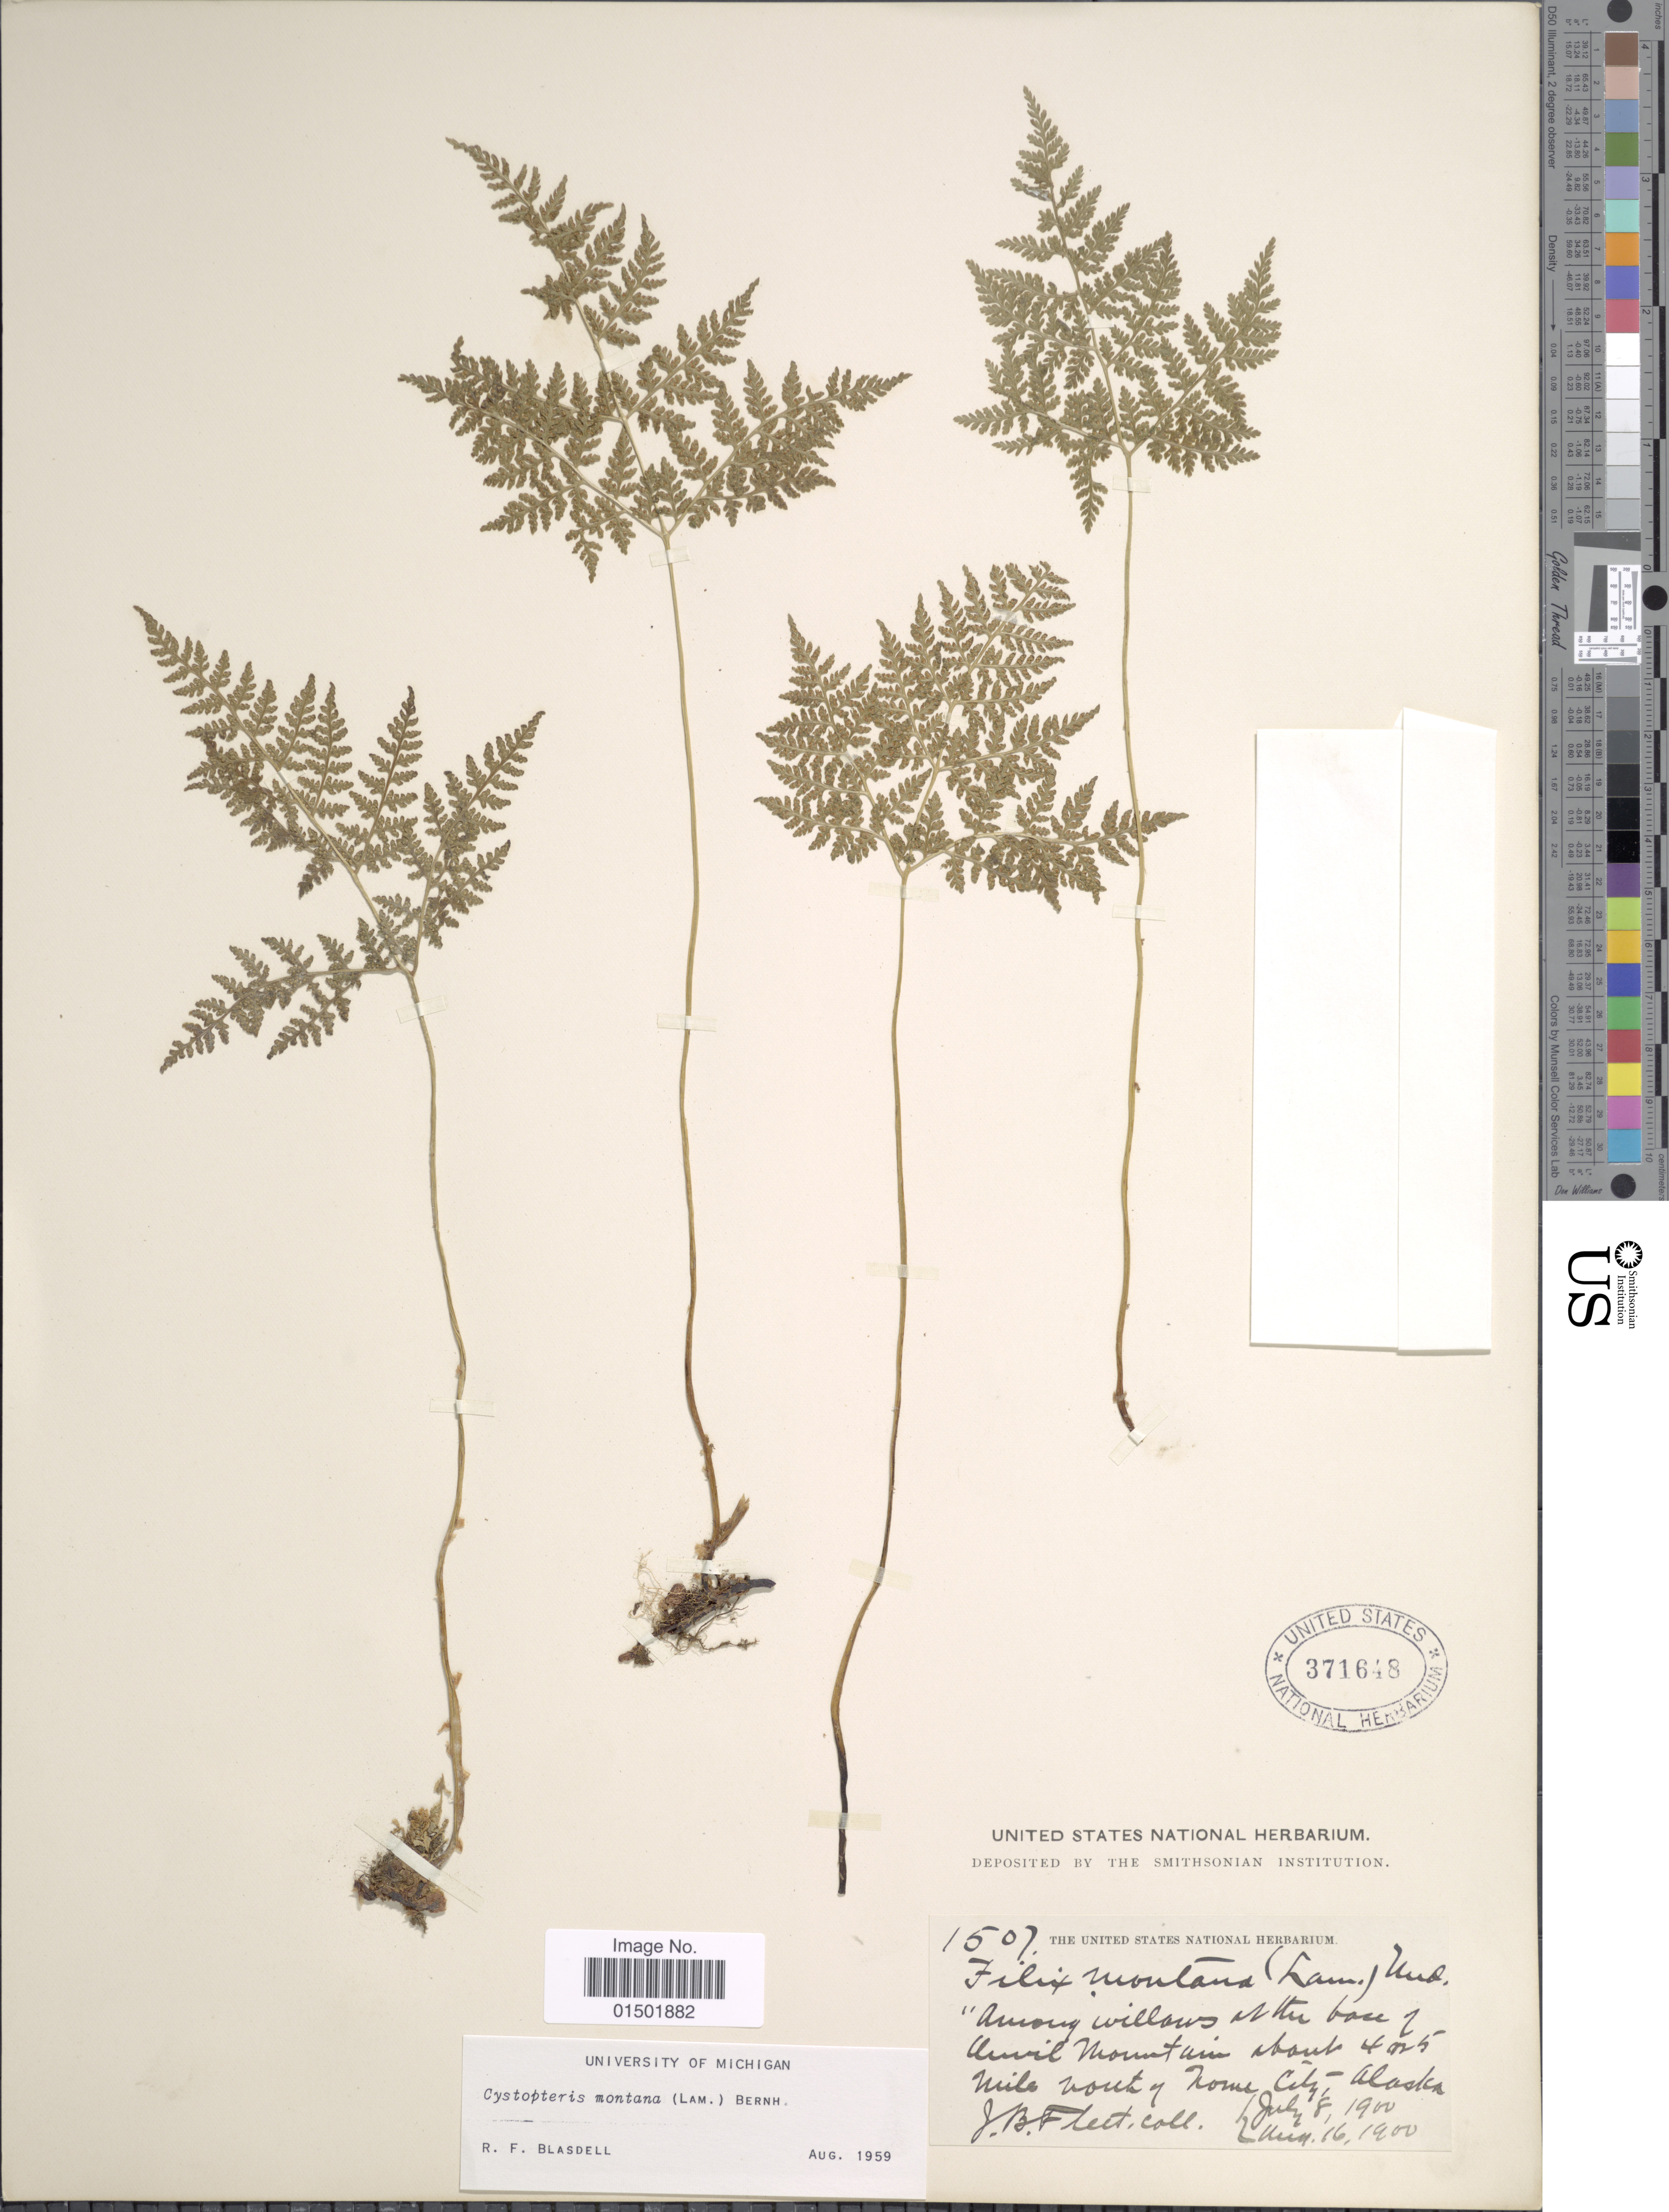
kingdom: Plantae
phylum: Tracheophyta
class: Polypodiopsida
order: Polypodiales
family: Cystopteridaceae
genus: Cystopteris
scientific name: Cystopteris montana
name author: (Lam.) Desv.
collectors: J. Flett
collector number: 1507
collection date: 1900-07-08/1900-08-16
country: United States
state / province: Alaska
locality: Among willows of the base of Anvil Mountain about 4 or 5 mile north of Nome City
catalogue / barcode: US 371648